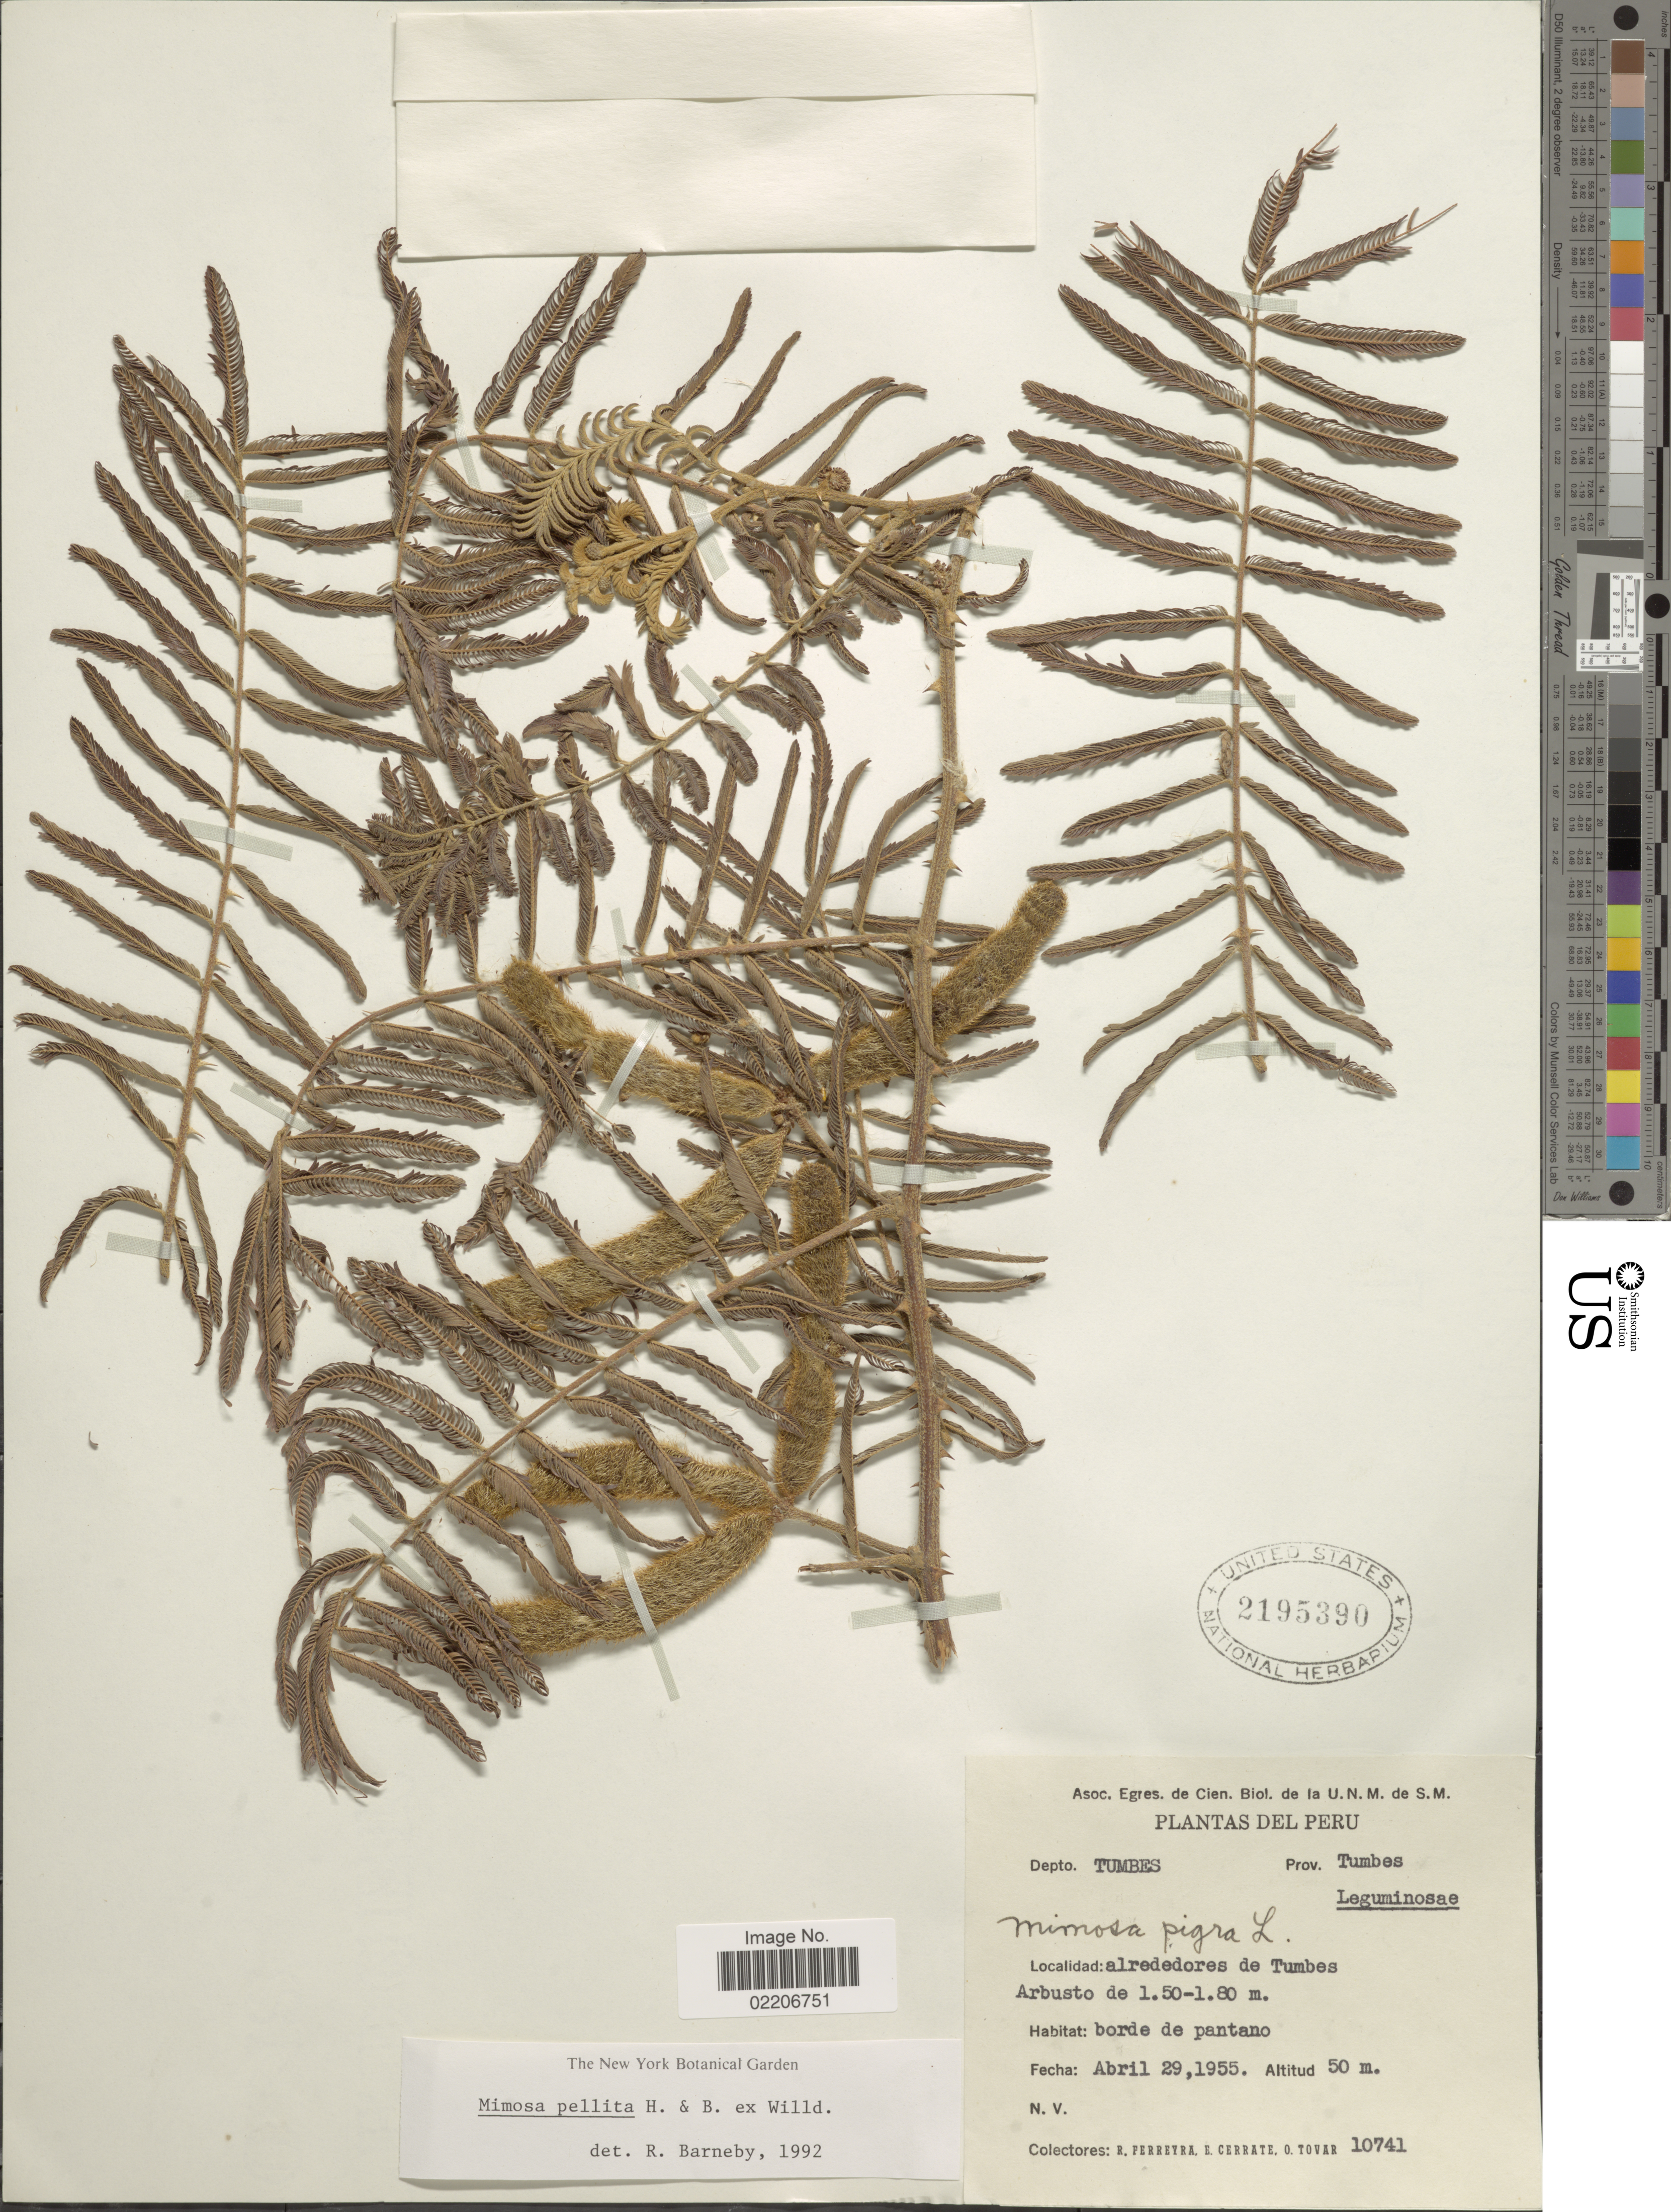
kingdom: Plantae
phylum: Tracheophyta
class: Magnoliopsida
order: Fabales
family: Fabaceae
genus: Mimosa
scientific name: Mimosa pellita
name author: Humb. & Bonpl. ex Willd.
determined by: Barneby, Rupert C., (NY)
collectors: R. A. Ferreyra, E. Cerrate & Ó. Tovar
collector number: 10741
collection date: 1955-04-29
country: Peru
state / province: Tumbes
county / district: Tumbes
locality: Prov. Tumbes, alrededores de Tumbes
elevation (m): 50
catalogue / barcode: US 2195390